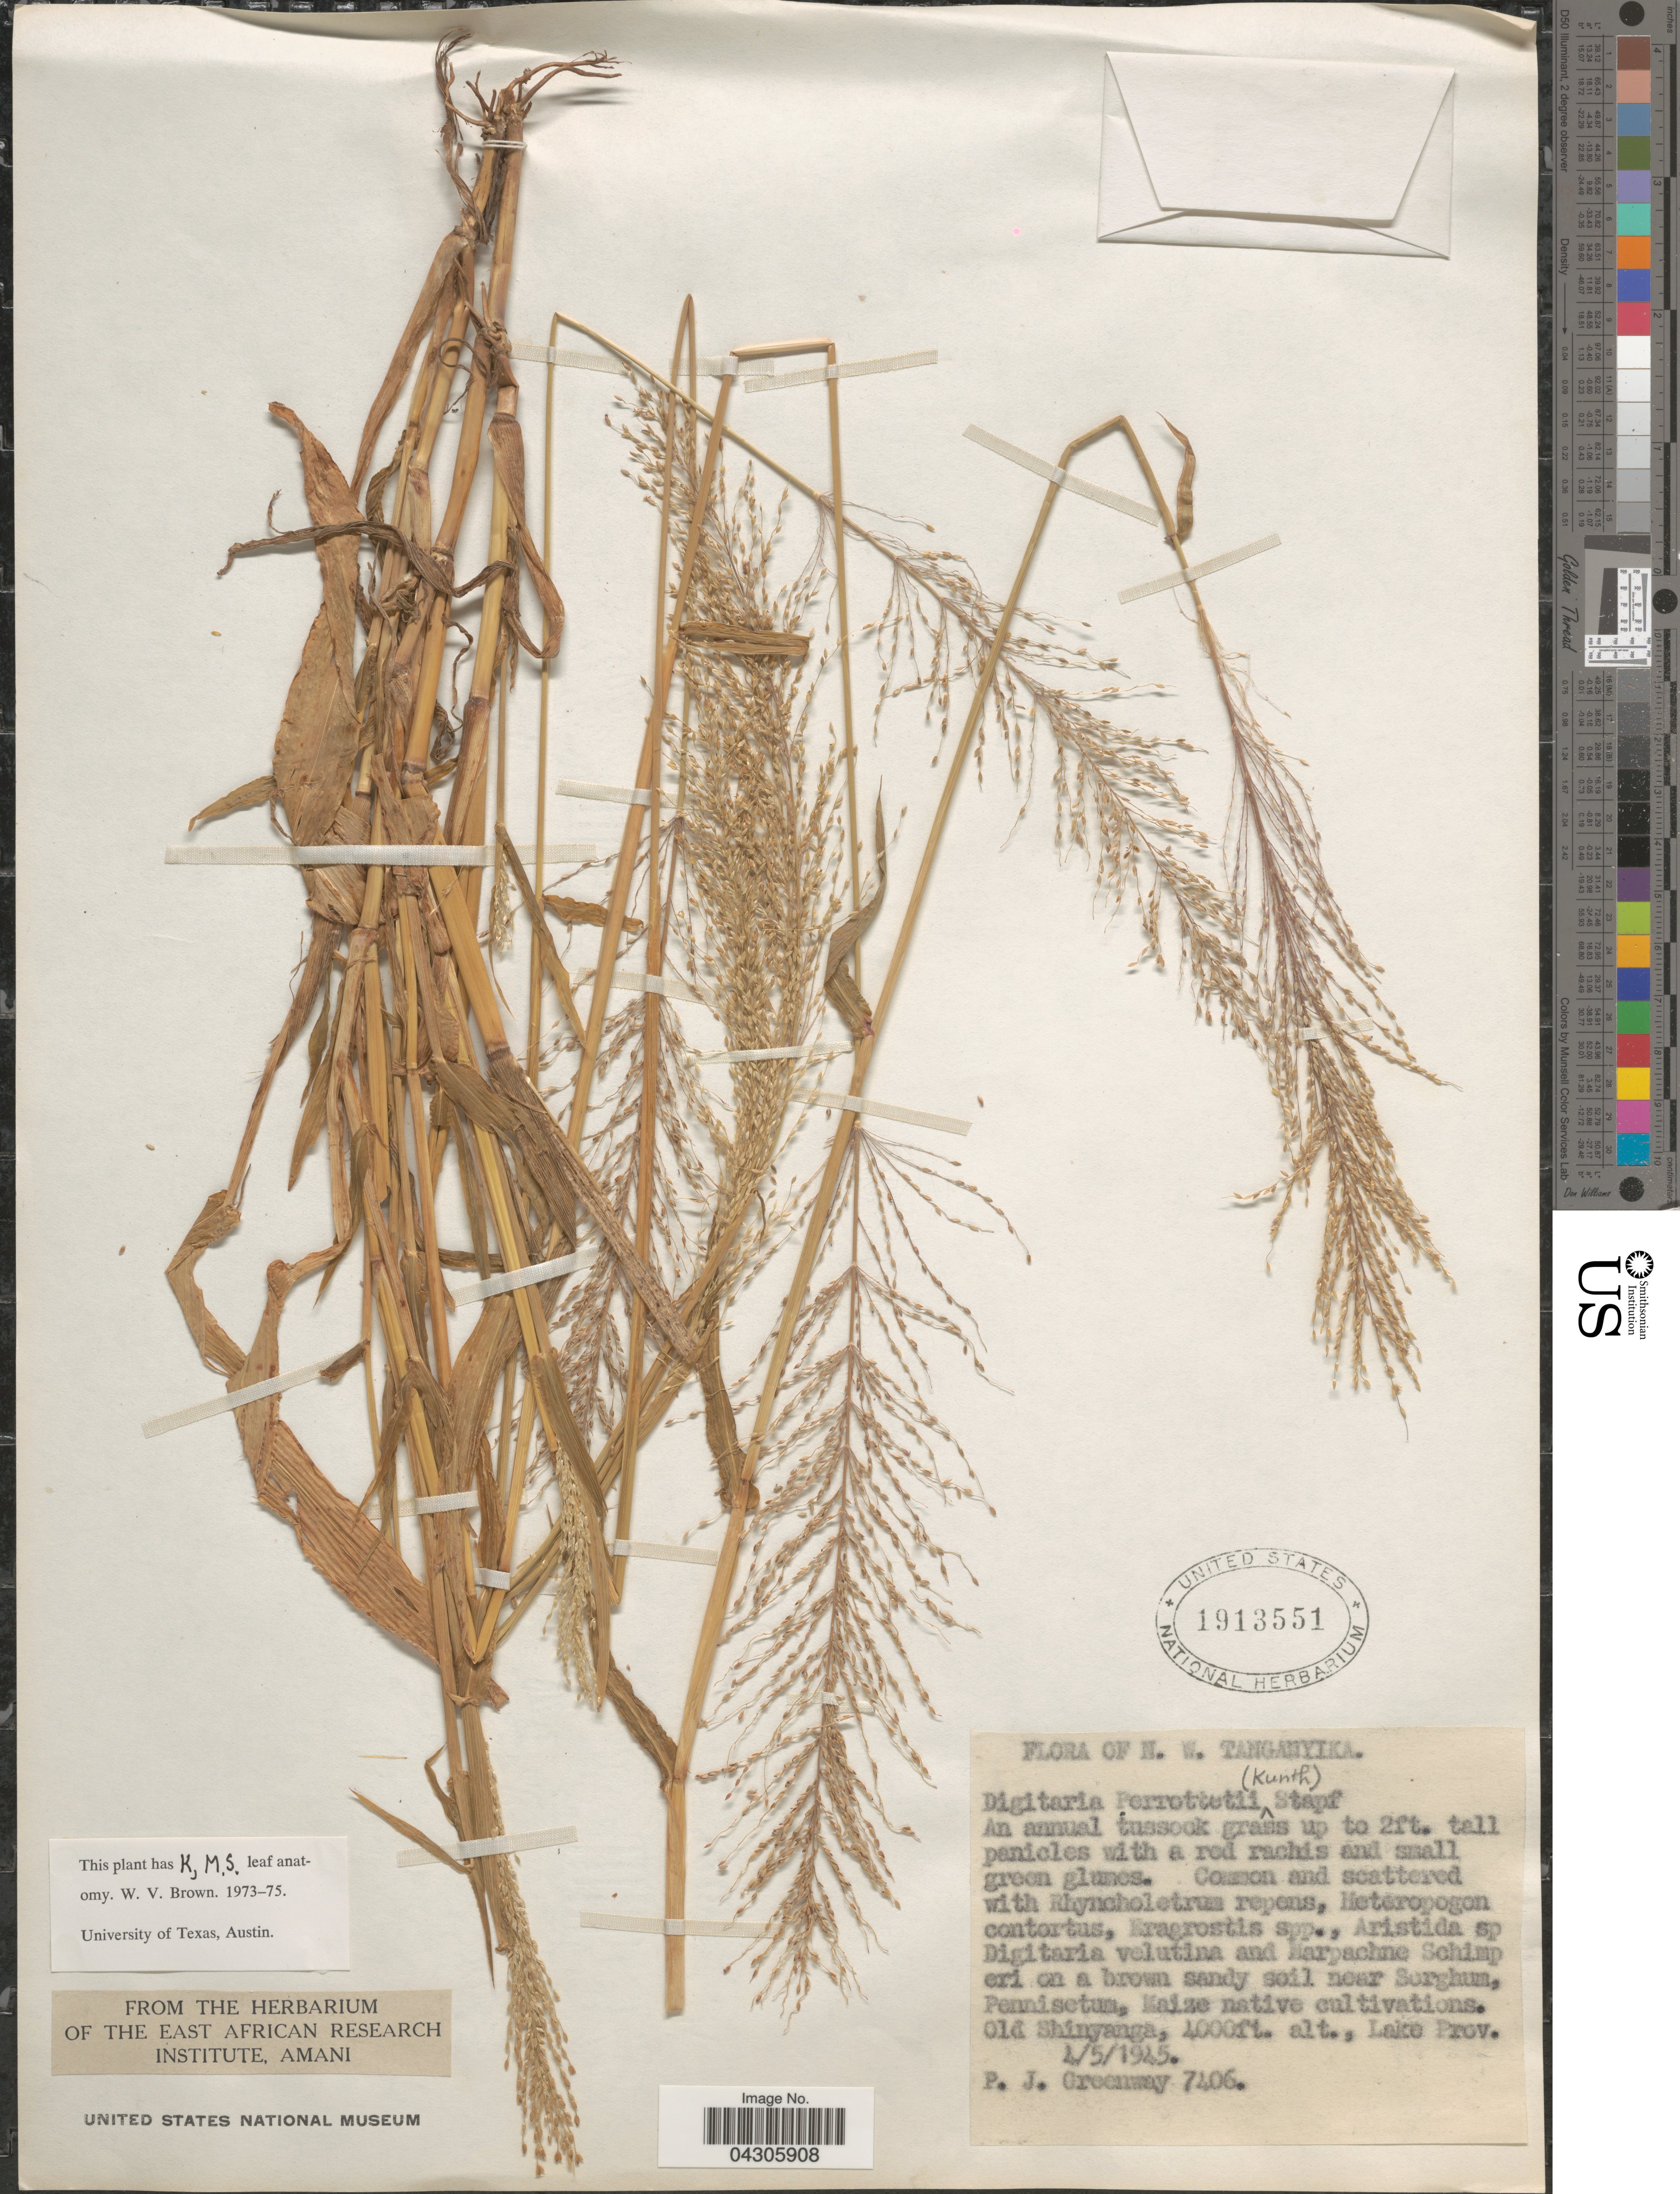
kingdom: Plantae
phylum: Tracheophyta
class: Liliopsida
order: Poales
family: Poaceae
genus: Digitaria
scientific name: Digitaria perrottetii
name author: (Kunth) Stapf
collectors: P. J. Greenway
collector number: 7406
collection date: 1945-05-04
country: Tanzania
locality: N.W. Tanganyika. Old Shinyanga, Lake Prov.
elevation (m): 1219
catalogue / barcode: US 1913551